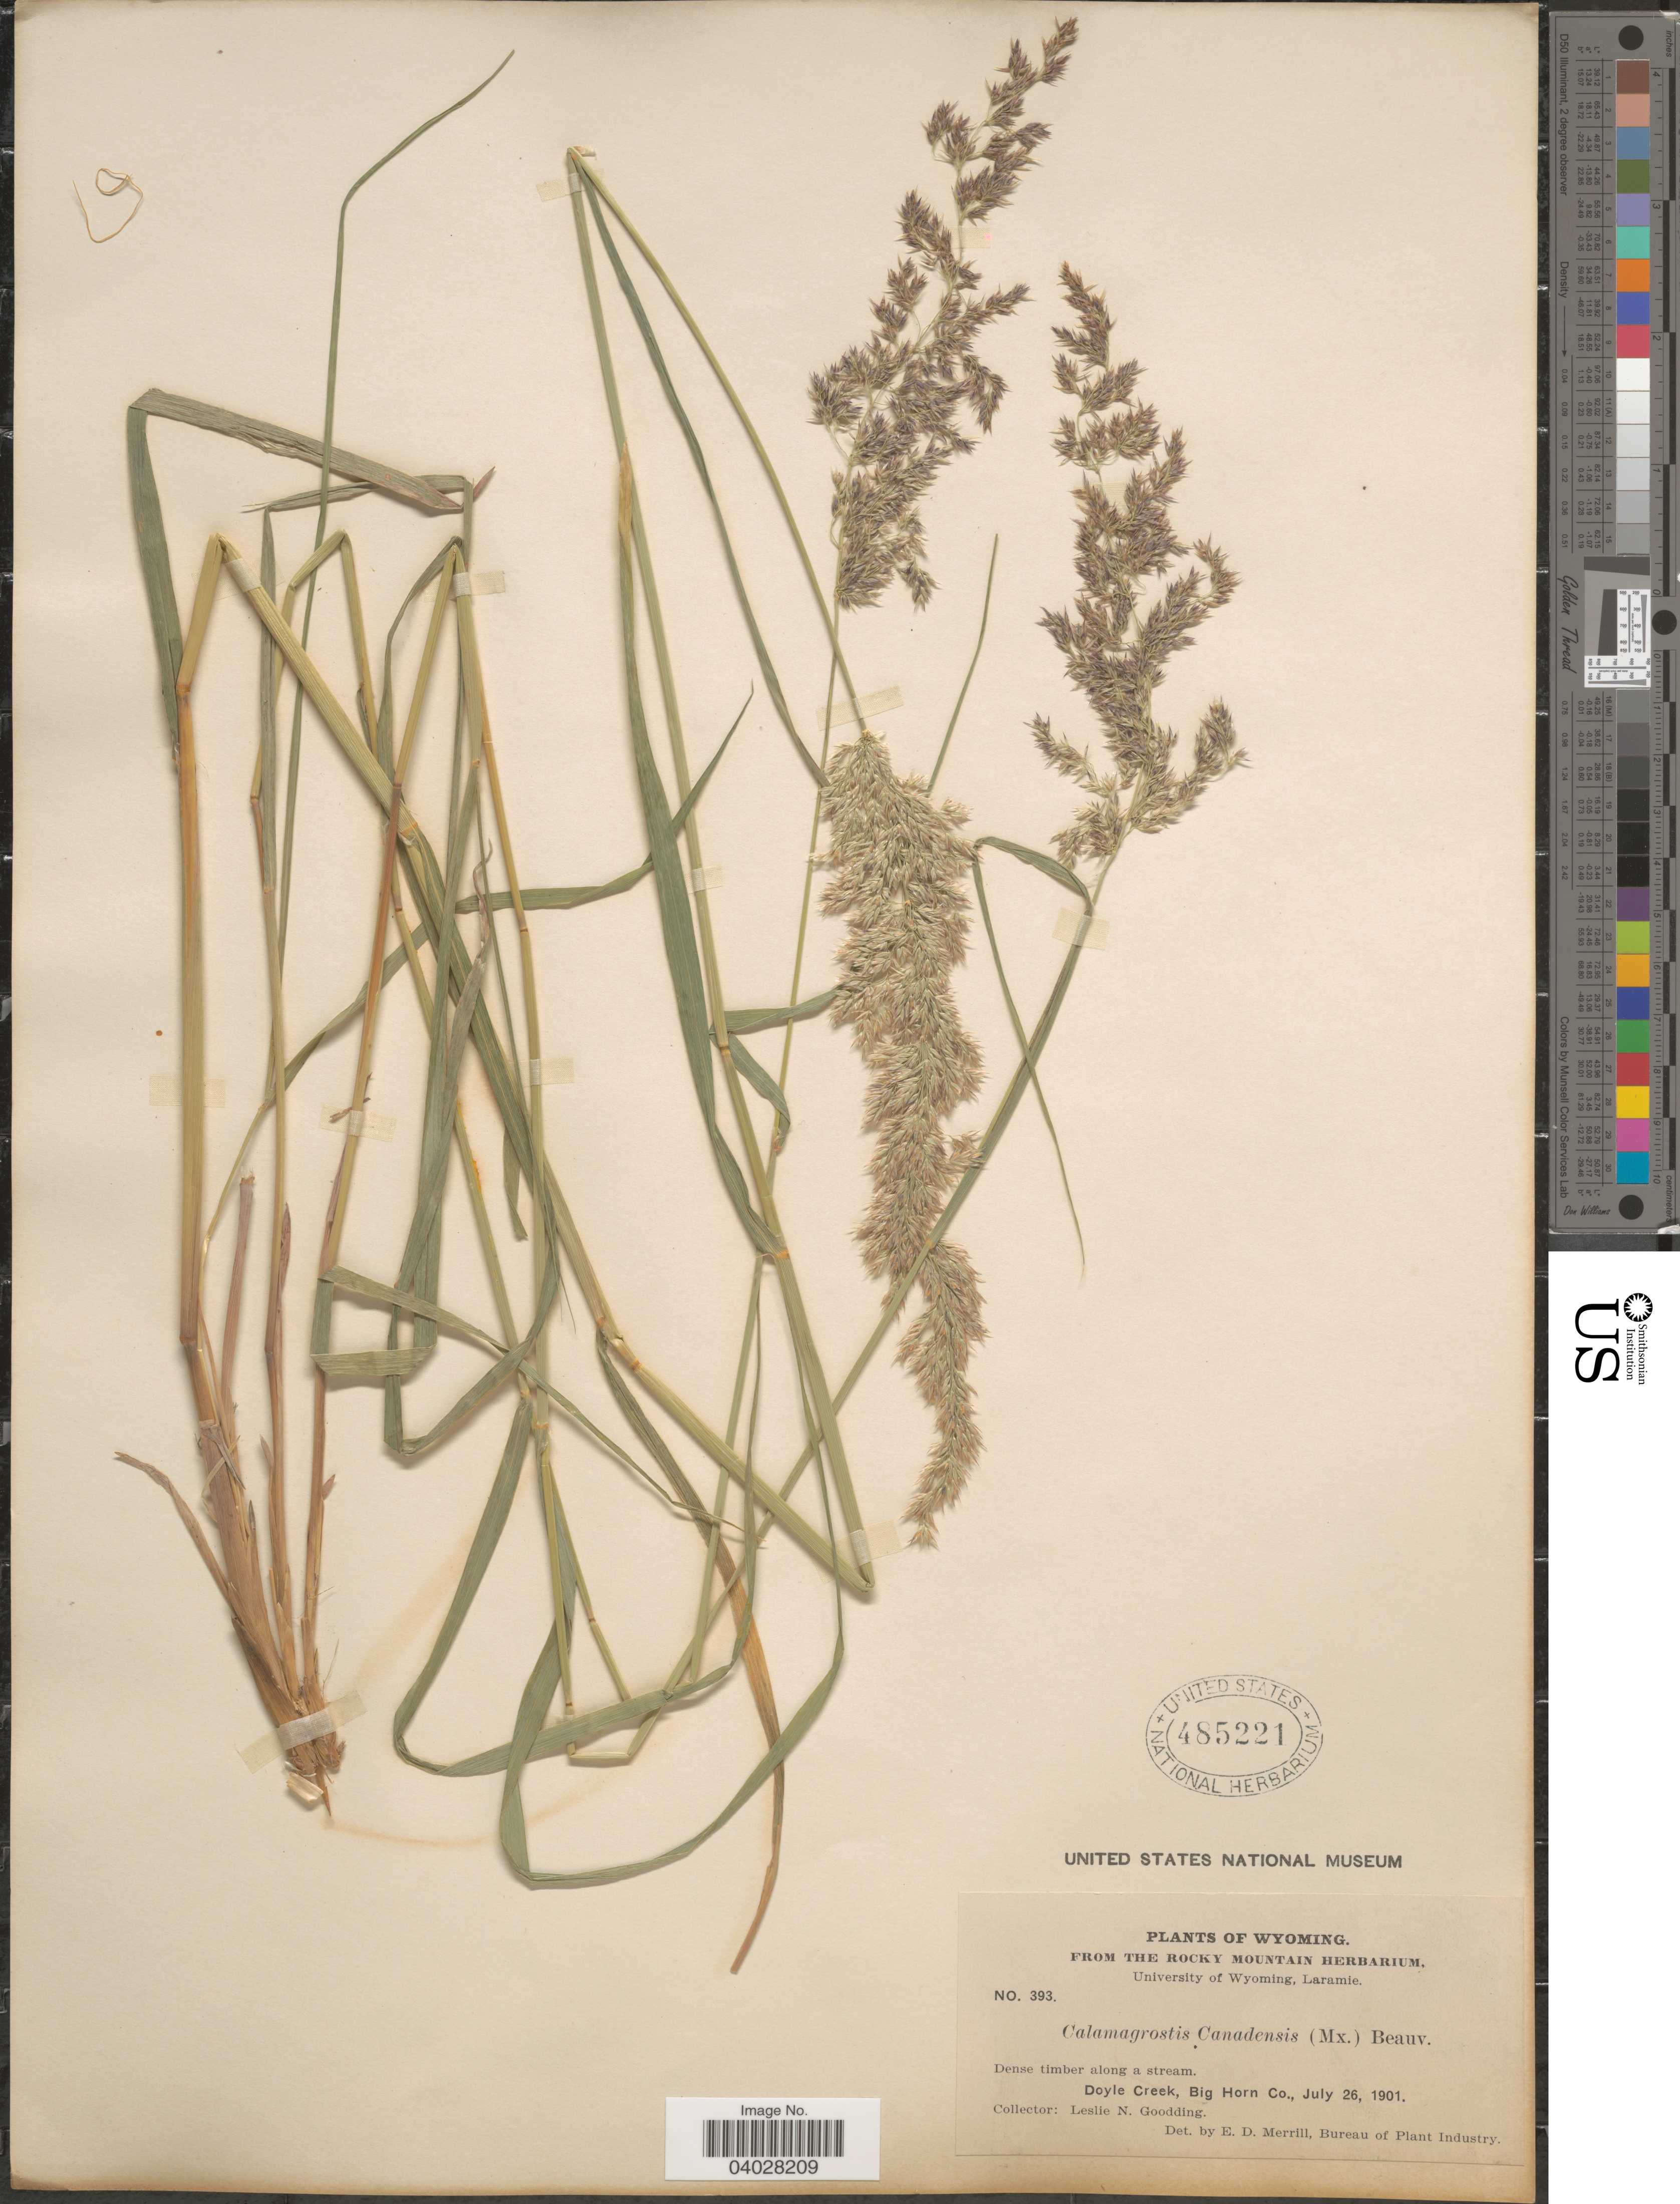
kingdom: Plantae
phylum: Tracheophyta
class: Liliopsida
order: Poales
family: Poaceae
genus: Calamagrostis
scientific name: Calamagrostis canadensis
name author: (Michx.) P. Beauv.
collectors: L. N. Goodding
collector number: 393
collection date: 1901-07-26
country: United States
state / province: Wyoming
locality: Doyle creek, Big Horn Co.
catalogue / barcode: US 485221